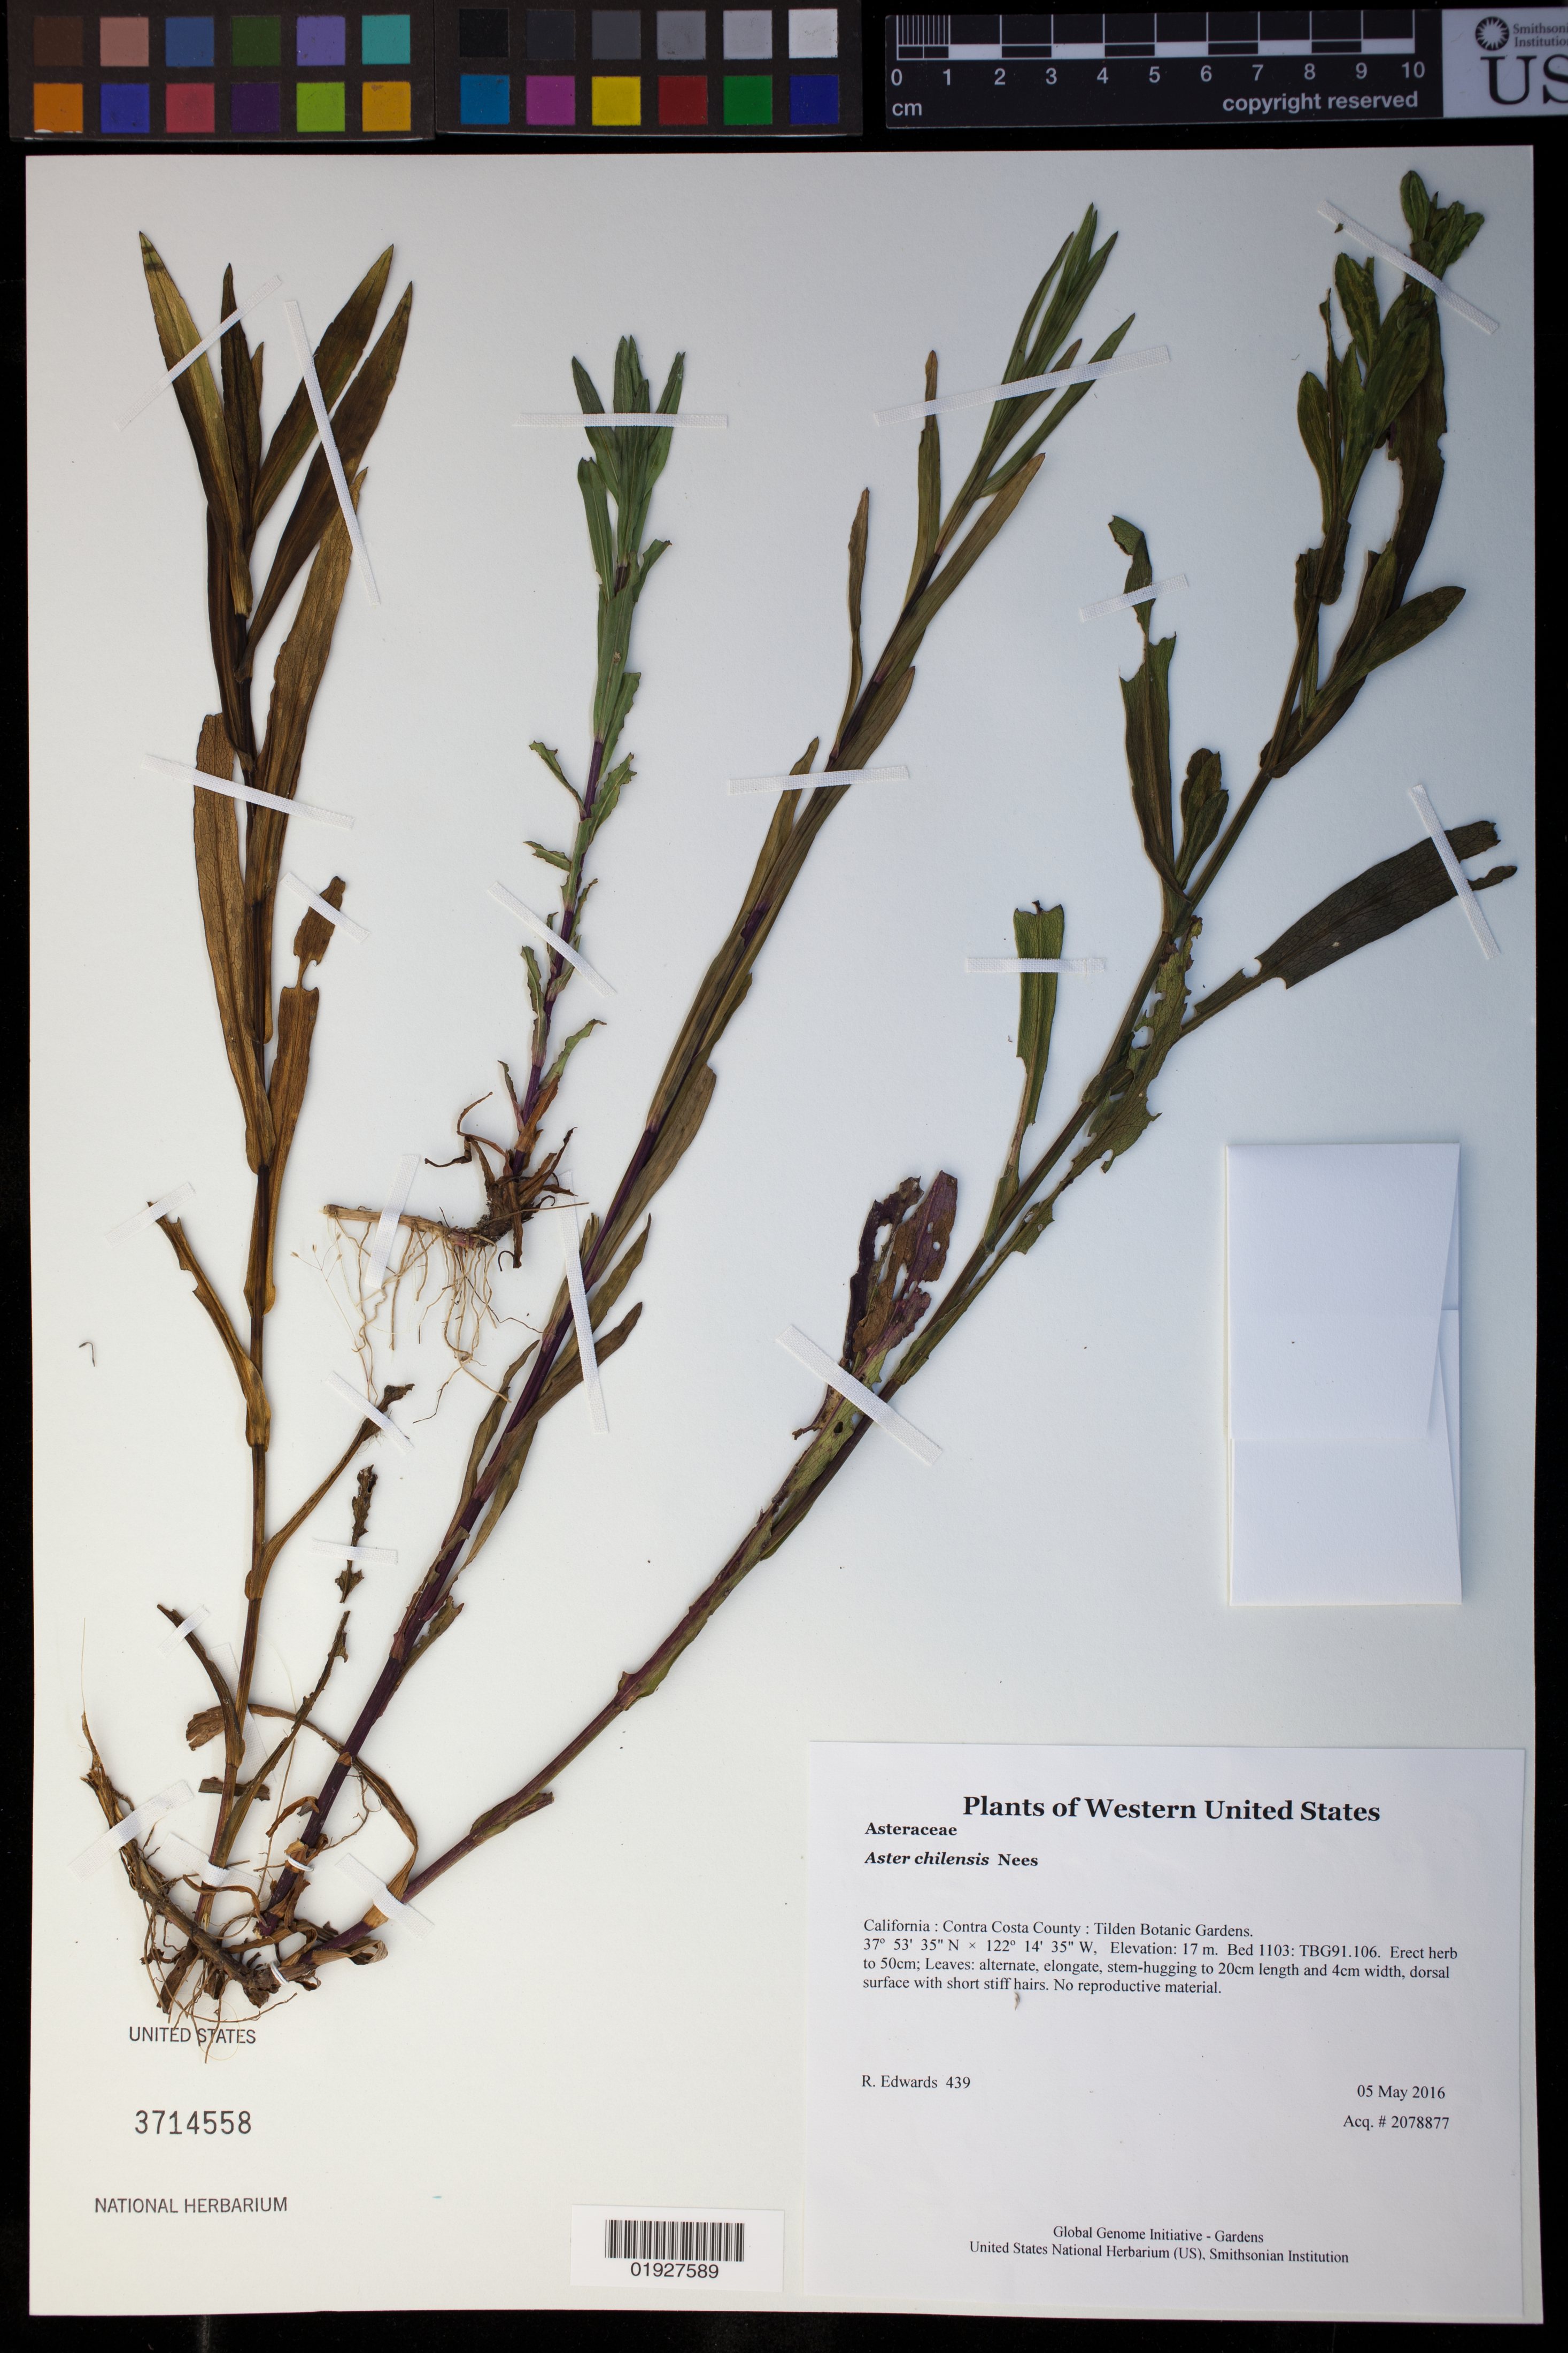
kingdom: Plantae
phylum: Tracheophyta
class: Magnoliopsida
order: Asterales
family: Asteraceae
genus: Aster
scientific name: Aster chilensis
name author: Nees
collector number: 439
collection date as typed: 5 May 2016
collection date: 2016-05-05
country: United States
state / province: California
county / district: Contra Costa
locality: Tilden Botanic Gardens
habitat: Bed 1103: TBG91.106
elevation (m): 17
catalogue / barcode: US 3714558